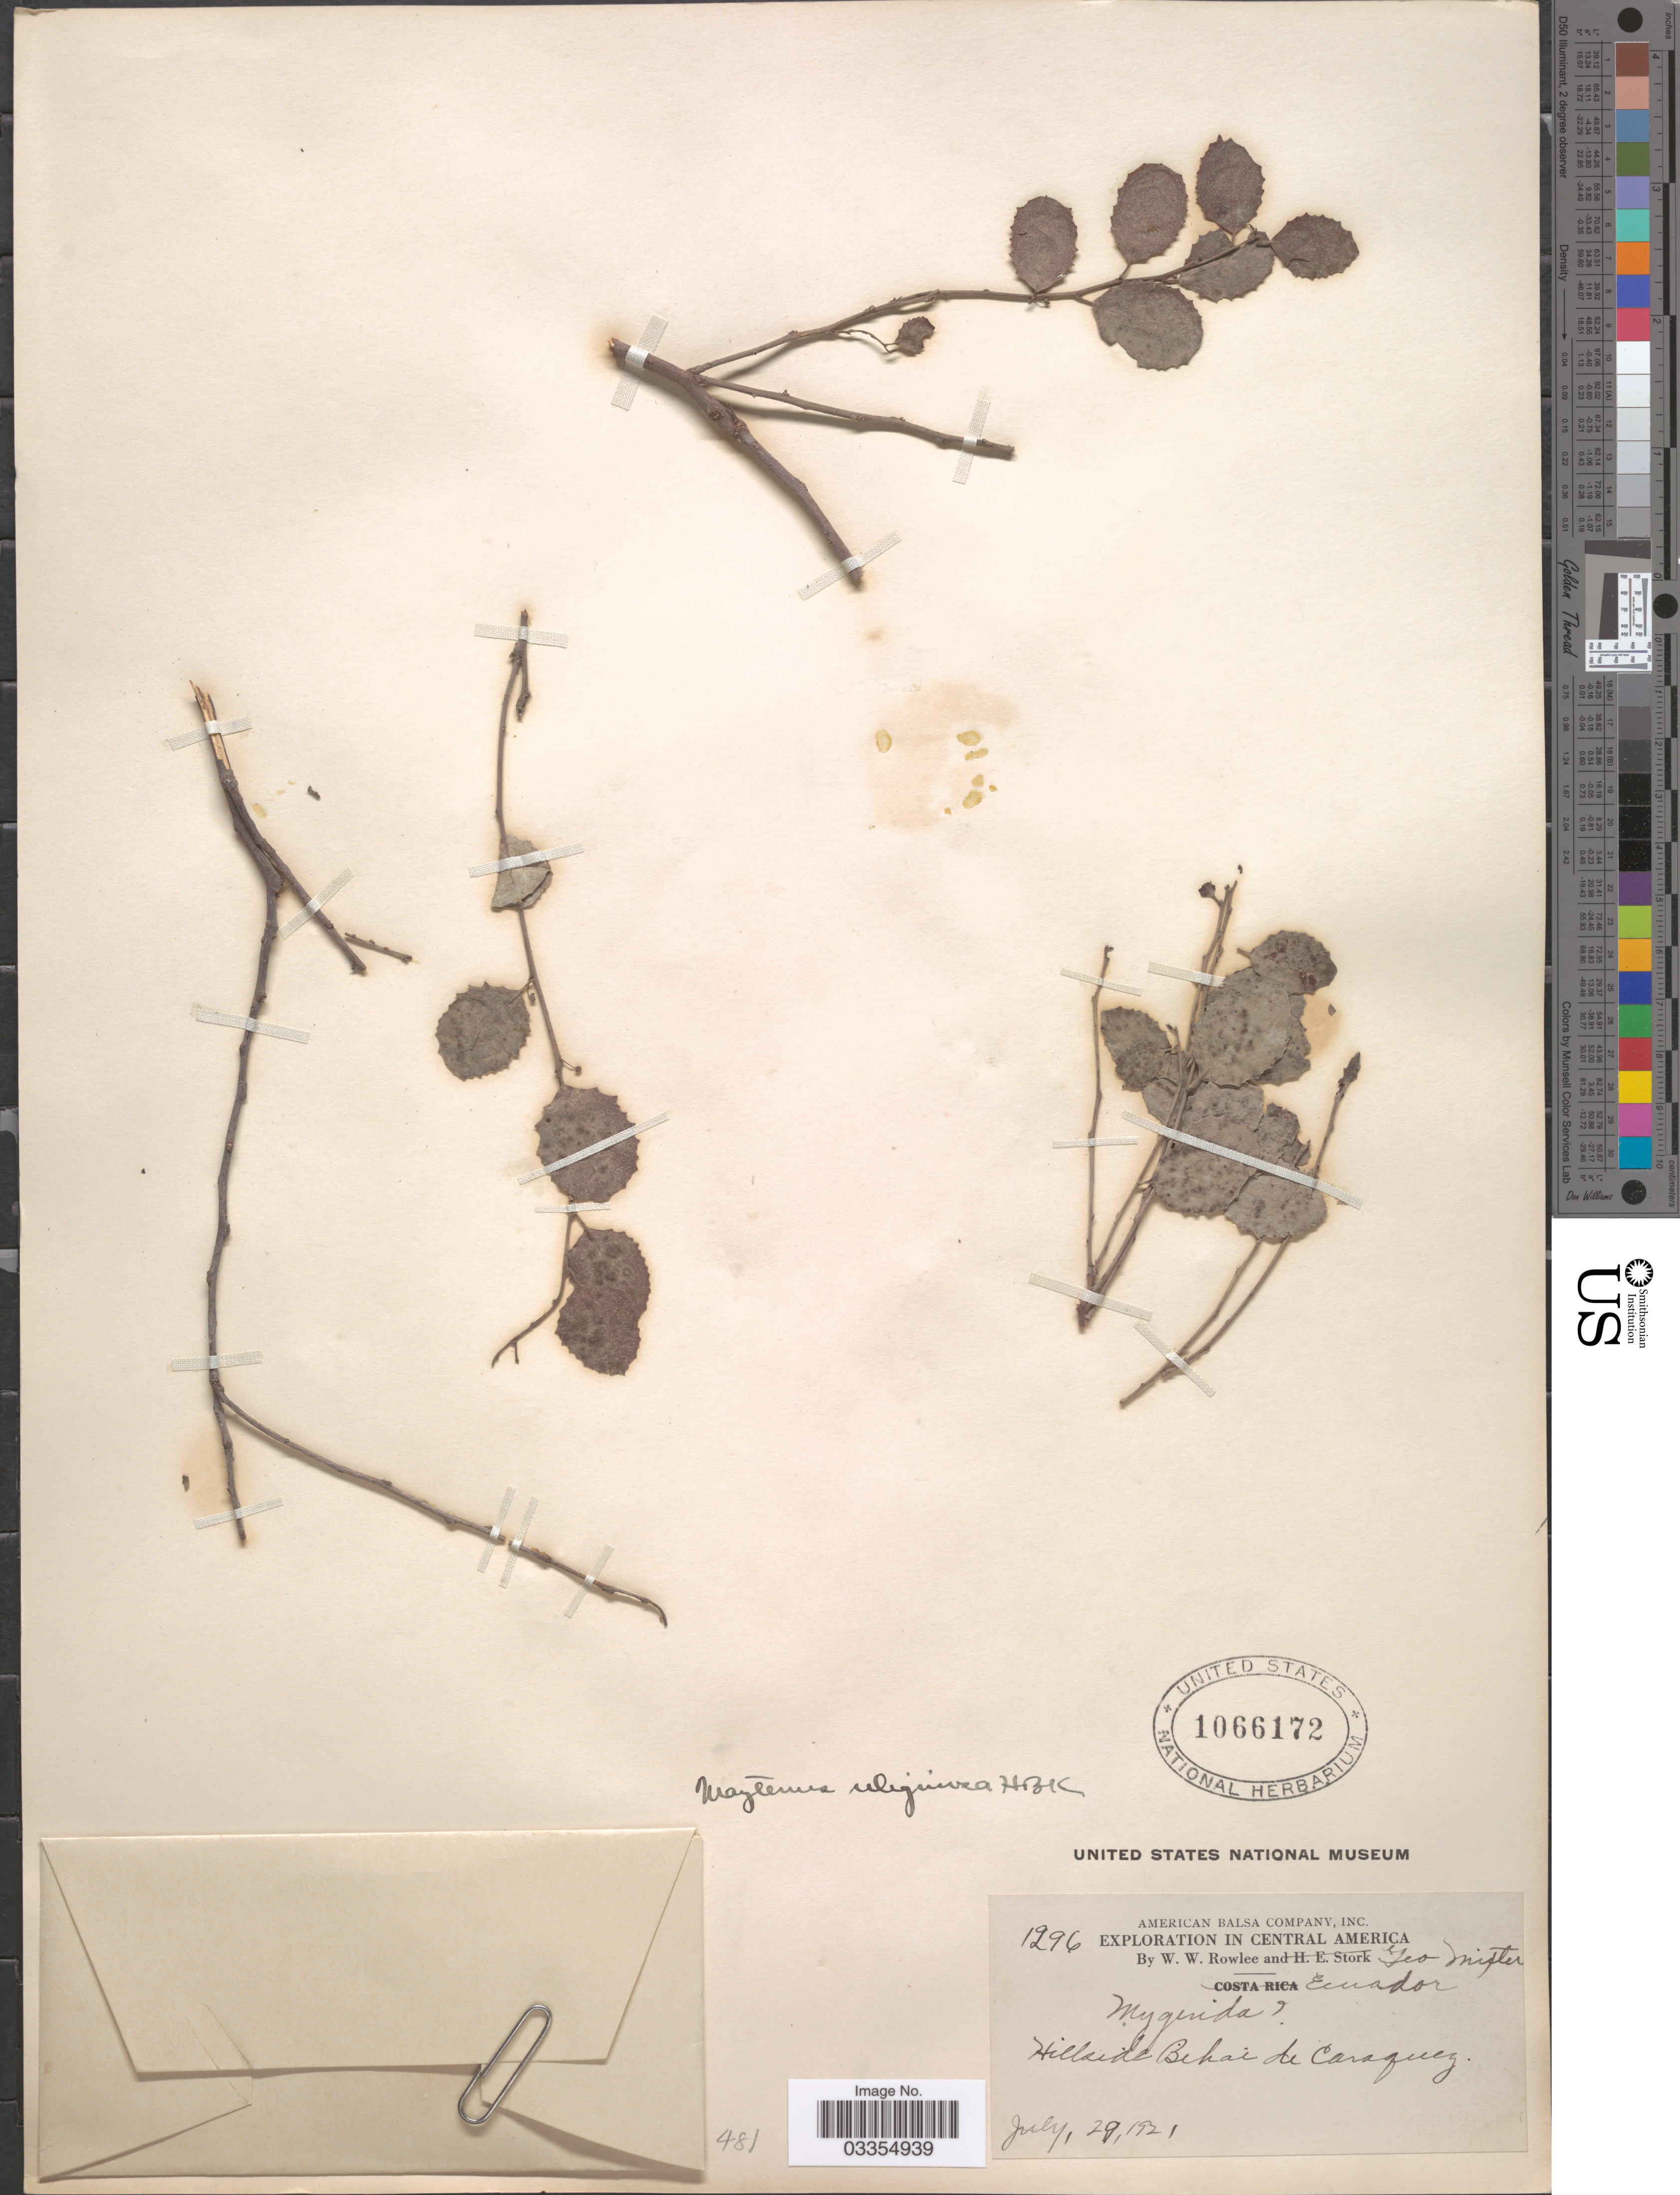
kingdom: Plantae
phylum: Tracheophyta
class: Magnoliopsida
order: Celastrales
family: Celastraceae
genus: Tricerma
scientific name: Tricerma orbiculare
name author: (Humb. & Bonpl. ex Schult.) Lundell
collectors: W. W. Rowlee & G. Mixter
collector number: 1296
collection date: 1921-07-29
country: Ecuador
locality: Hillside Behar de Caraquez.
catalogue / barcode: US 1066172